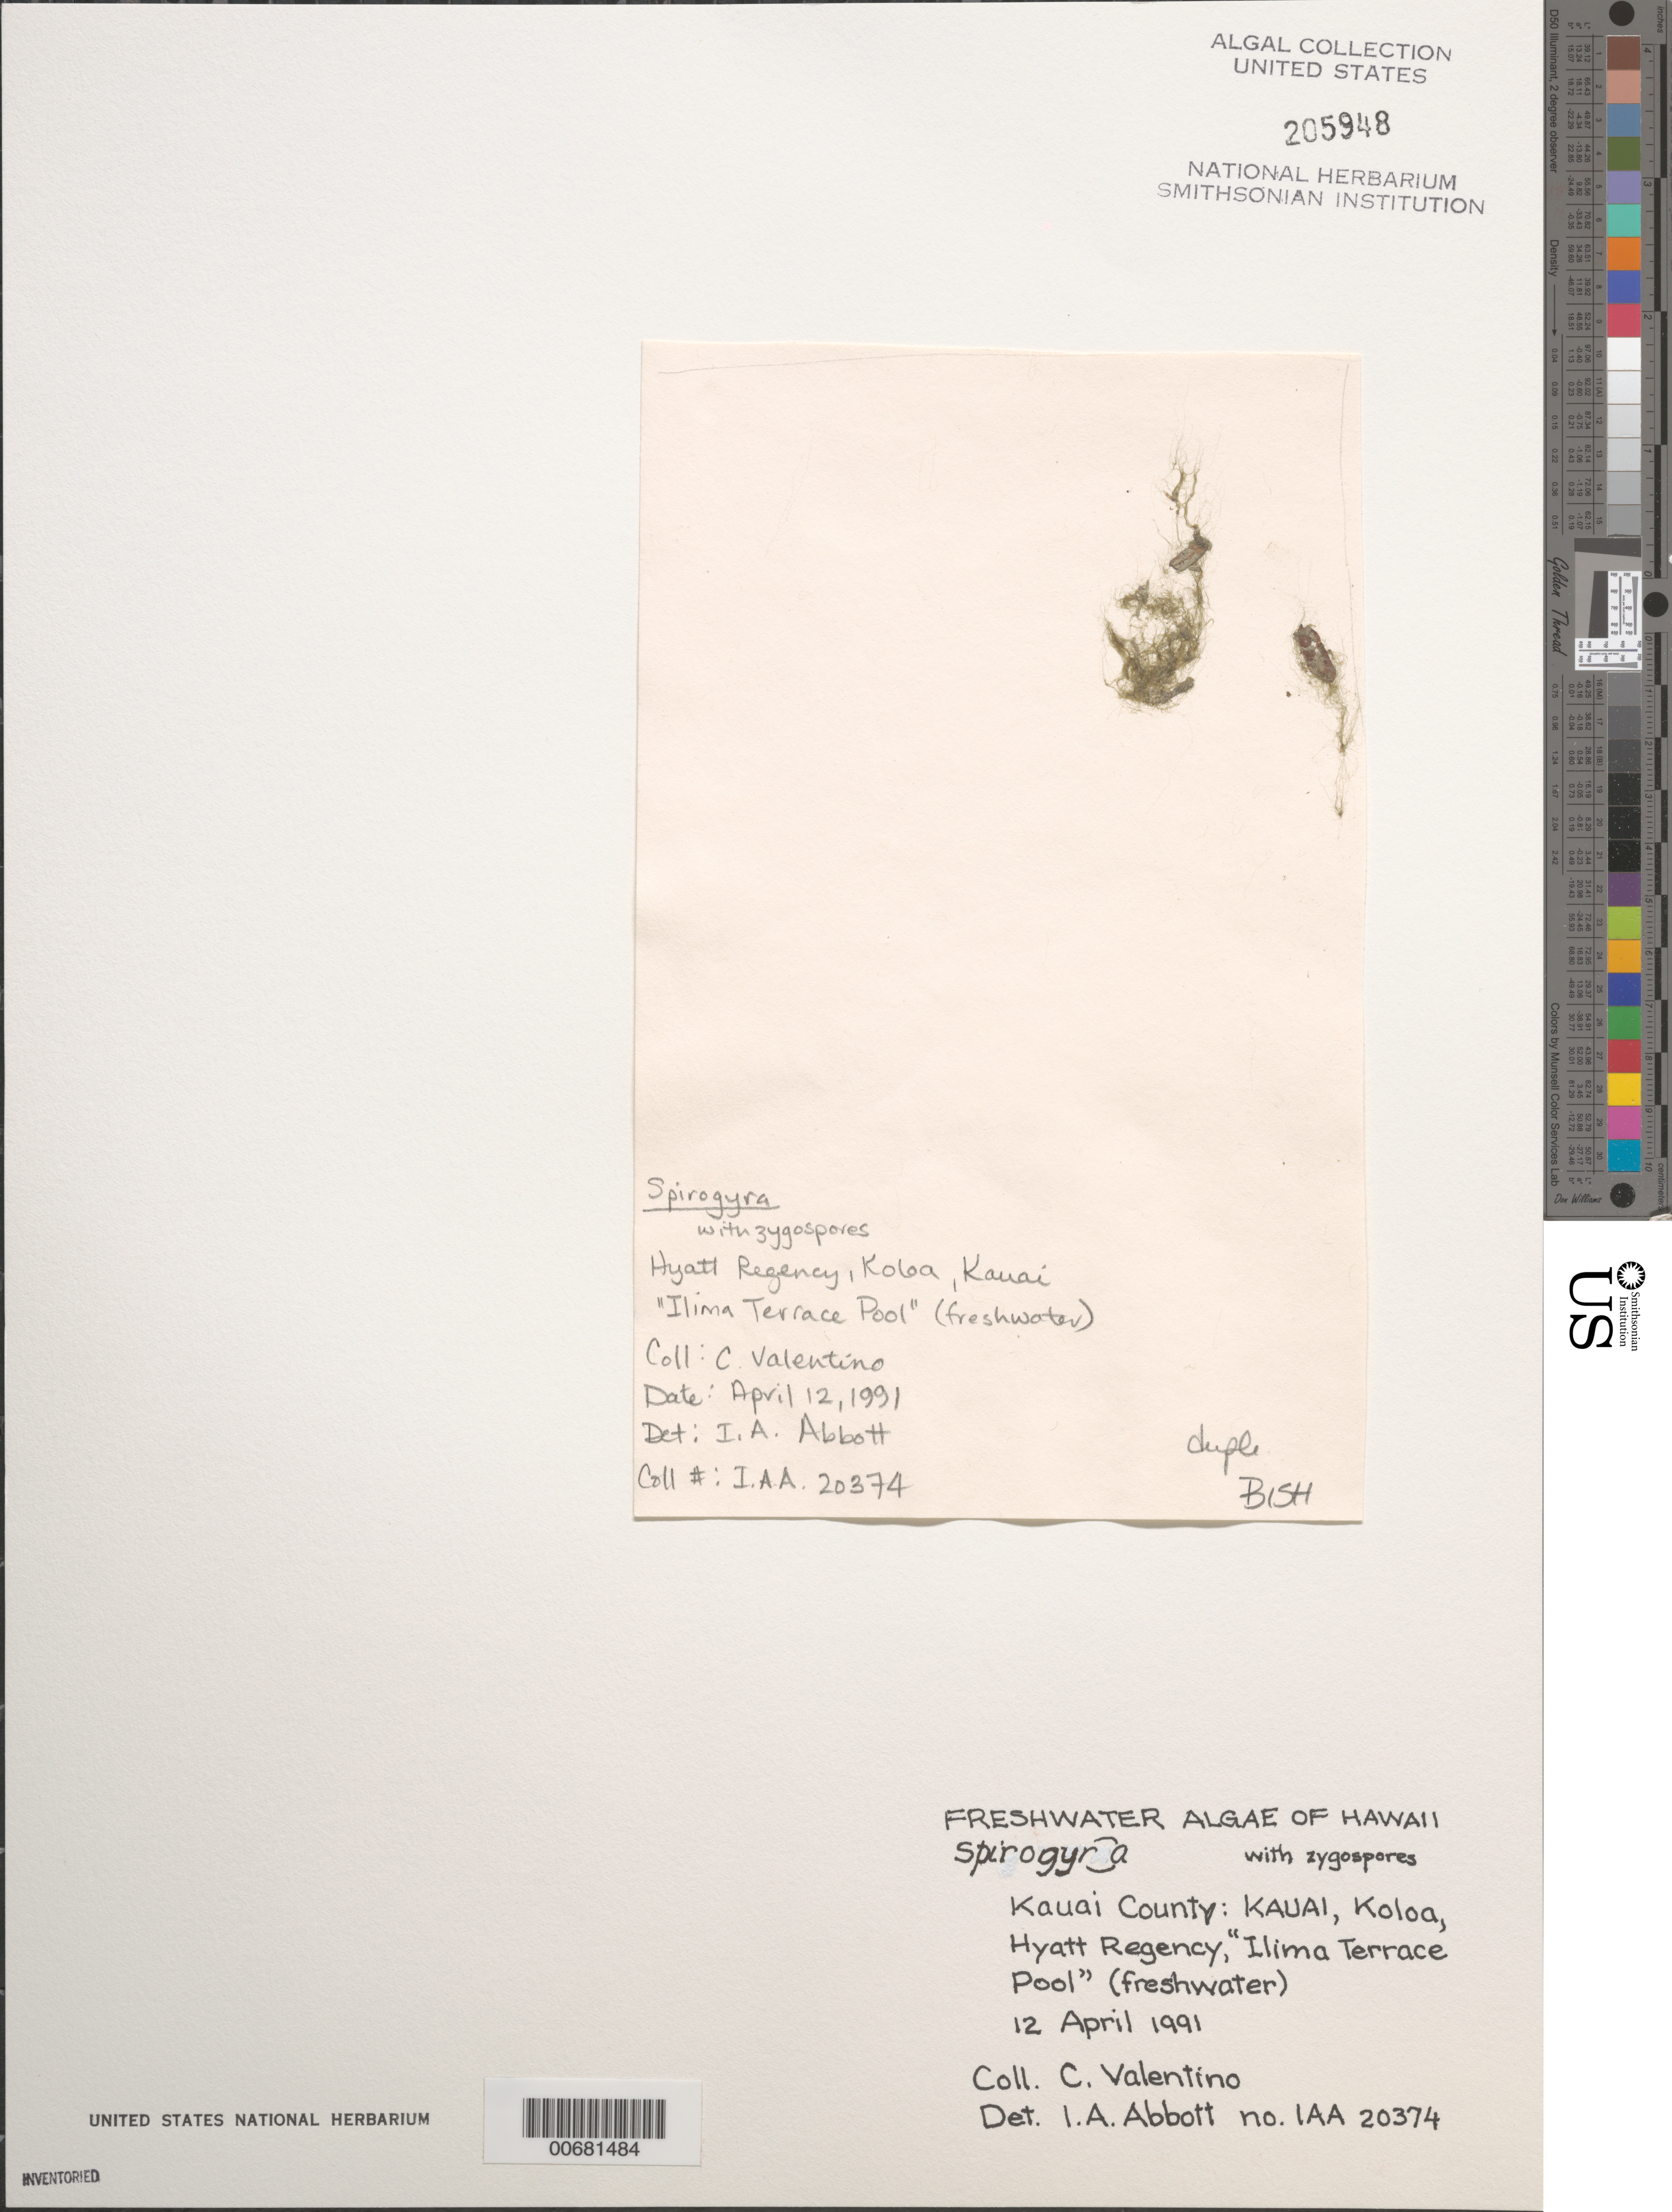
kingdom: Plantae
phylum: Charophyta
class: Zygnematophyceae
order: Zygnematales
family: Zygnemataceae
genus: Spirogyra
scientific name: Spirogyra sp.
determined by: Abbott, Isabella A.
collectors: C. Valentino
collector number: IAA 20374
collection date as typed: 12 Apr 1991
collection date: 1991-04-12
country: United States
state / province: Hawaii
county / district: Kauai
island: Kaua'i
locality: Koloa, Hyatt Regency, Ilima Terrace Pool [freshwater]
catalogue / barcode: US 205948